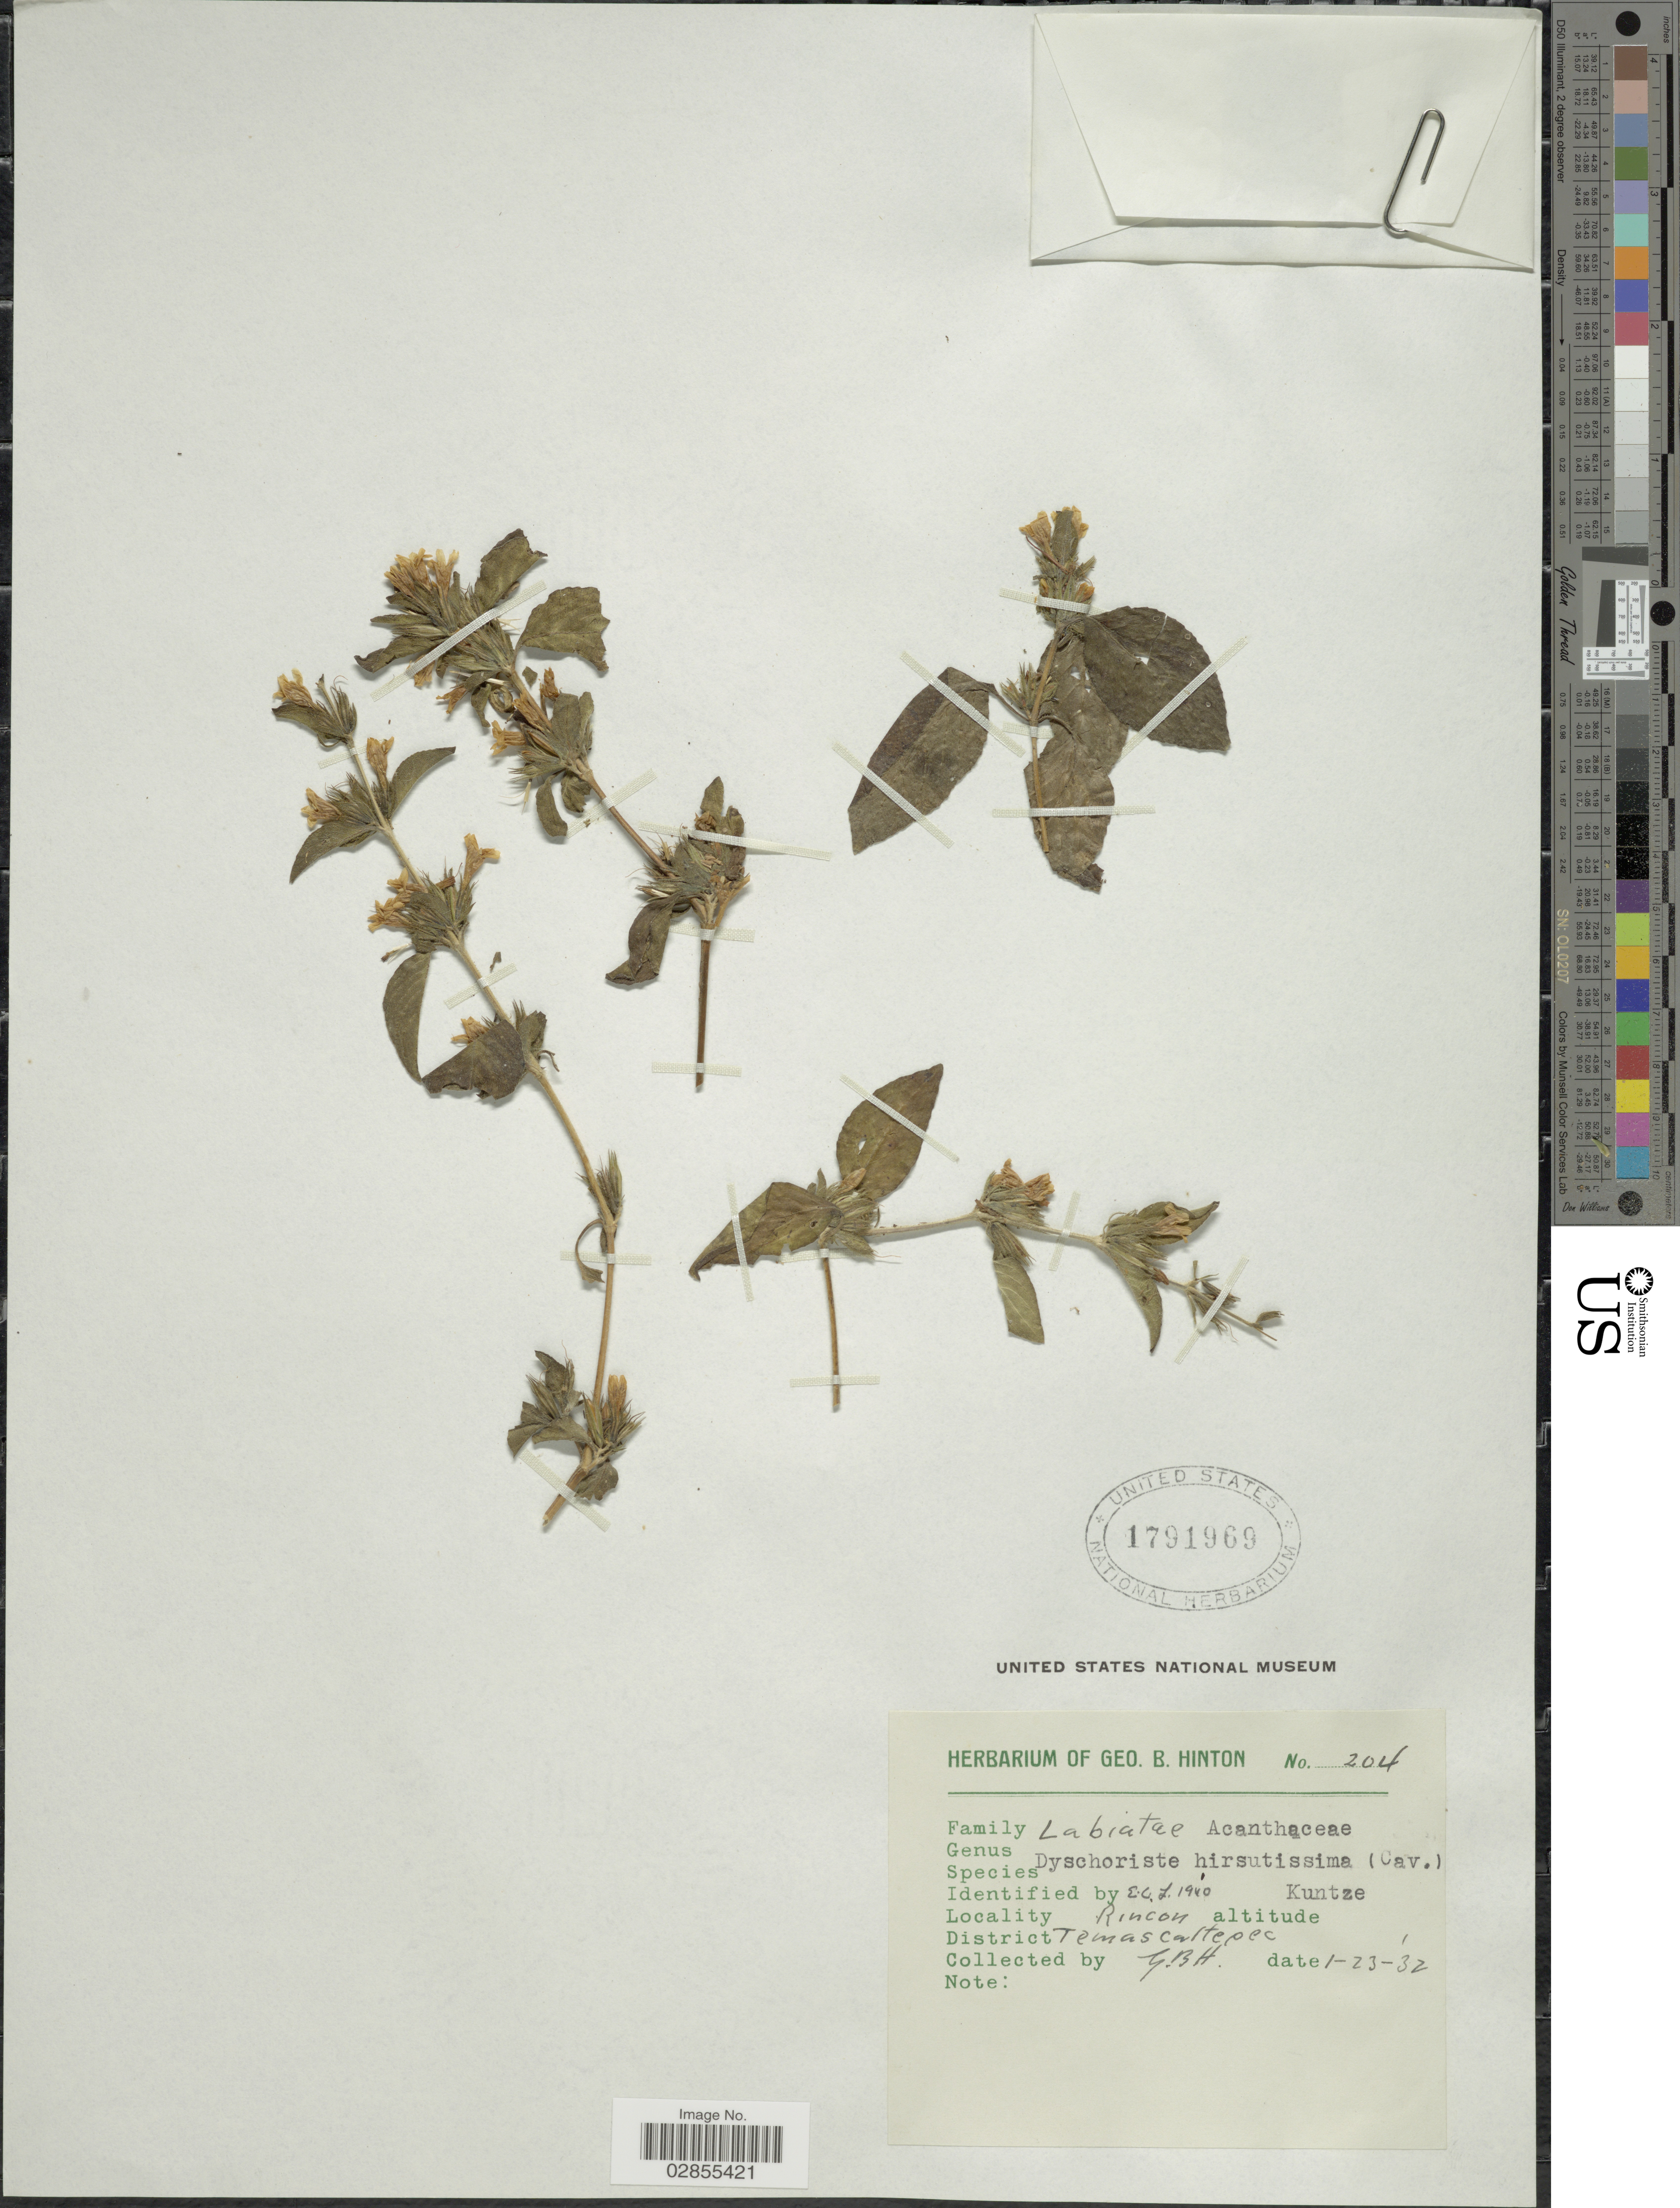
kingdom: Plantae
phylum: Tracheophyta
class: Magnoliopsida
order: Lamiales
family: Acanthaceae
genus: Dyschoriste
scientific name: Dyschoriste hirsutissima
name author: (Nees) Kuntze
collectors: G. B. Hinton & et al.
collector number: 204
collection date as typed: Transcribed d/m/y: 23/1/32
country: Mexico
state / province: México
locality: Rincon. District Temascaltepec.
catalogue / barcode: US 1791969